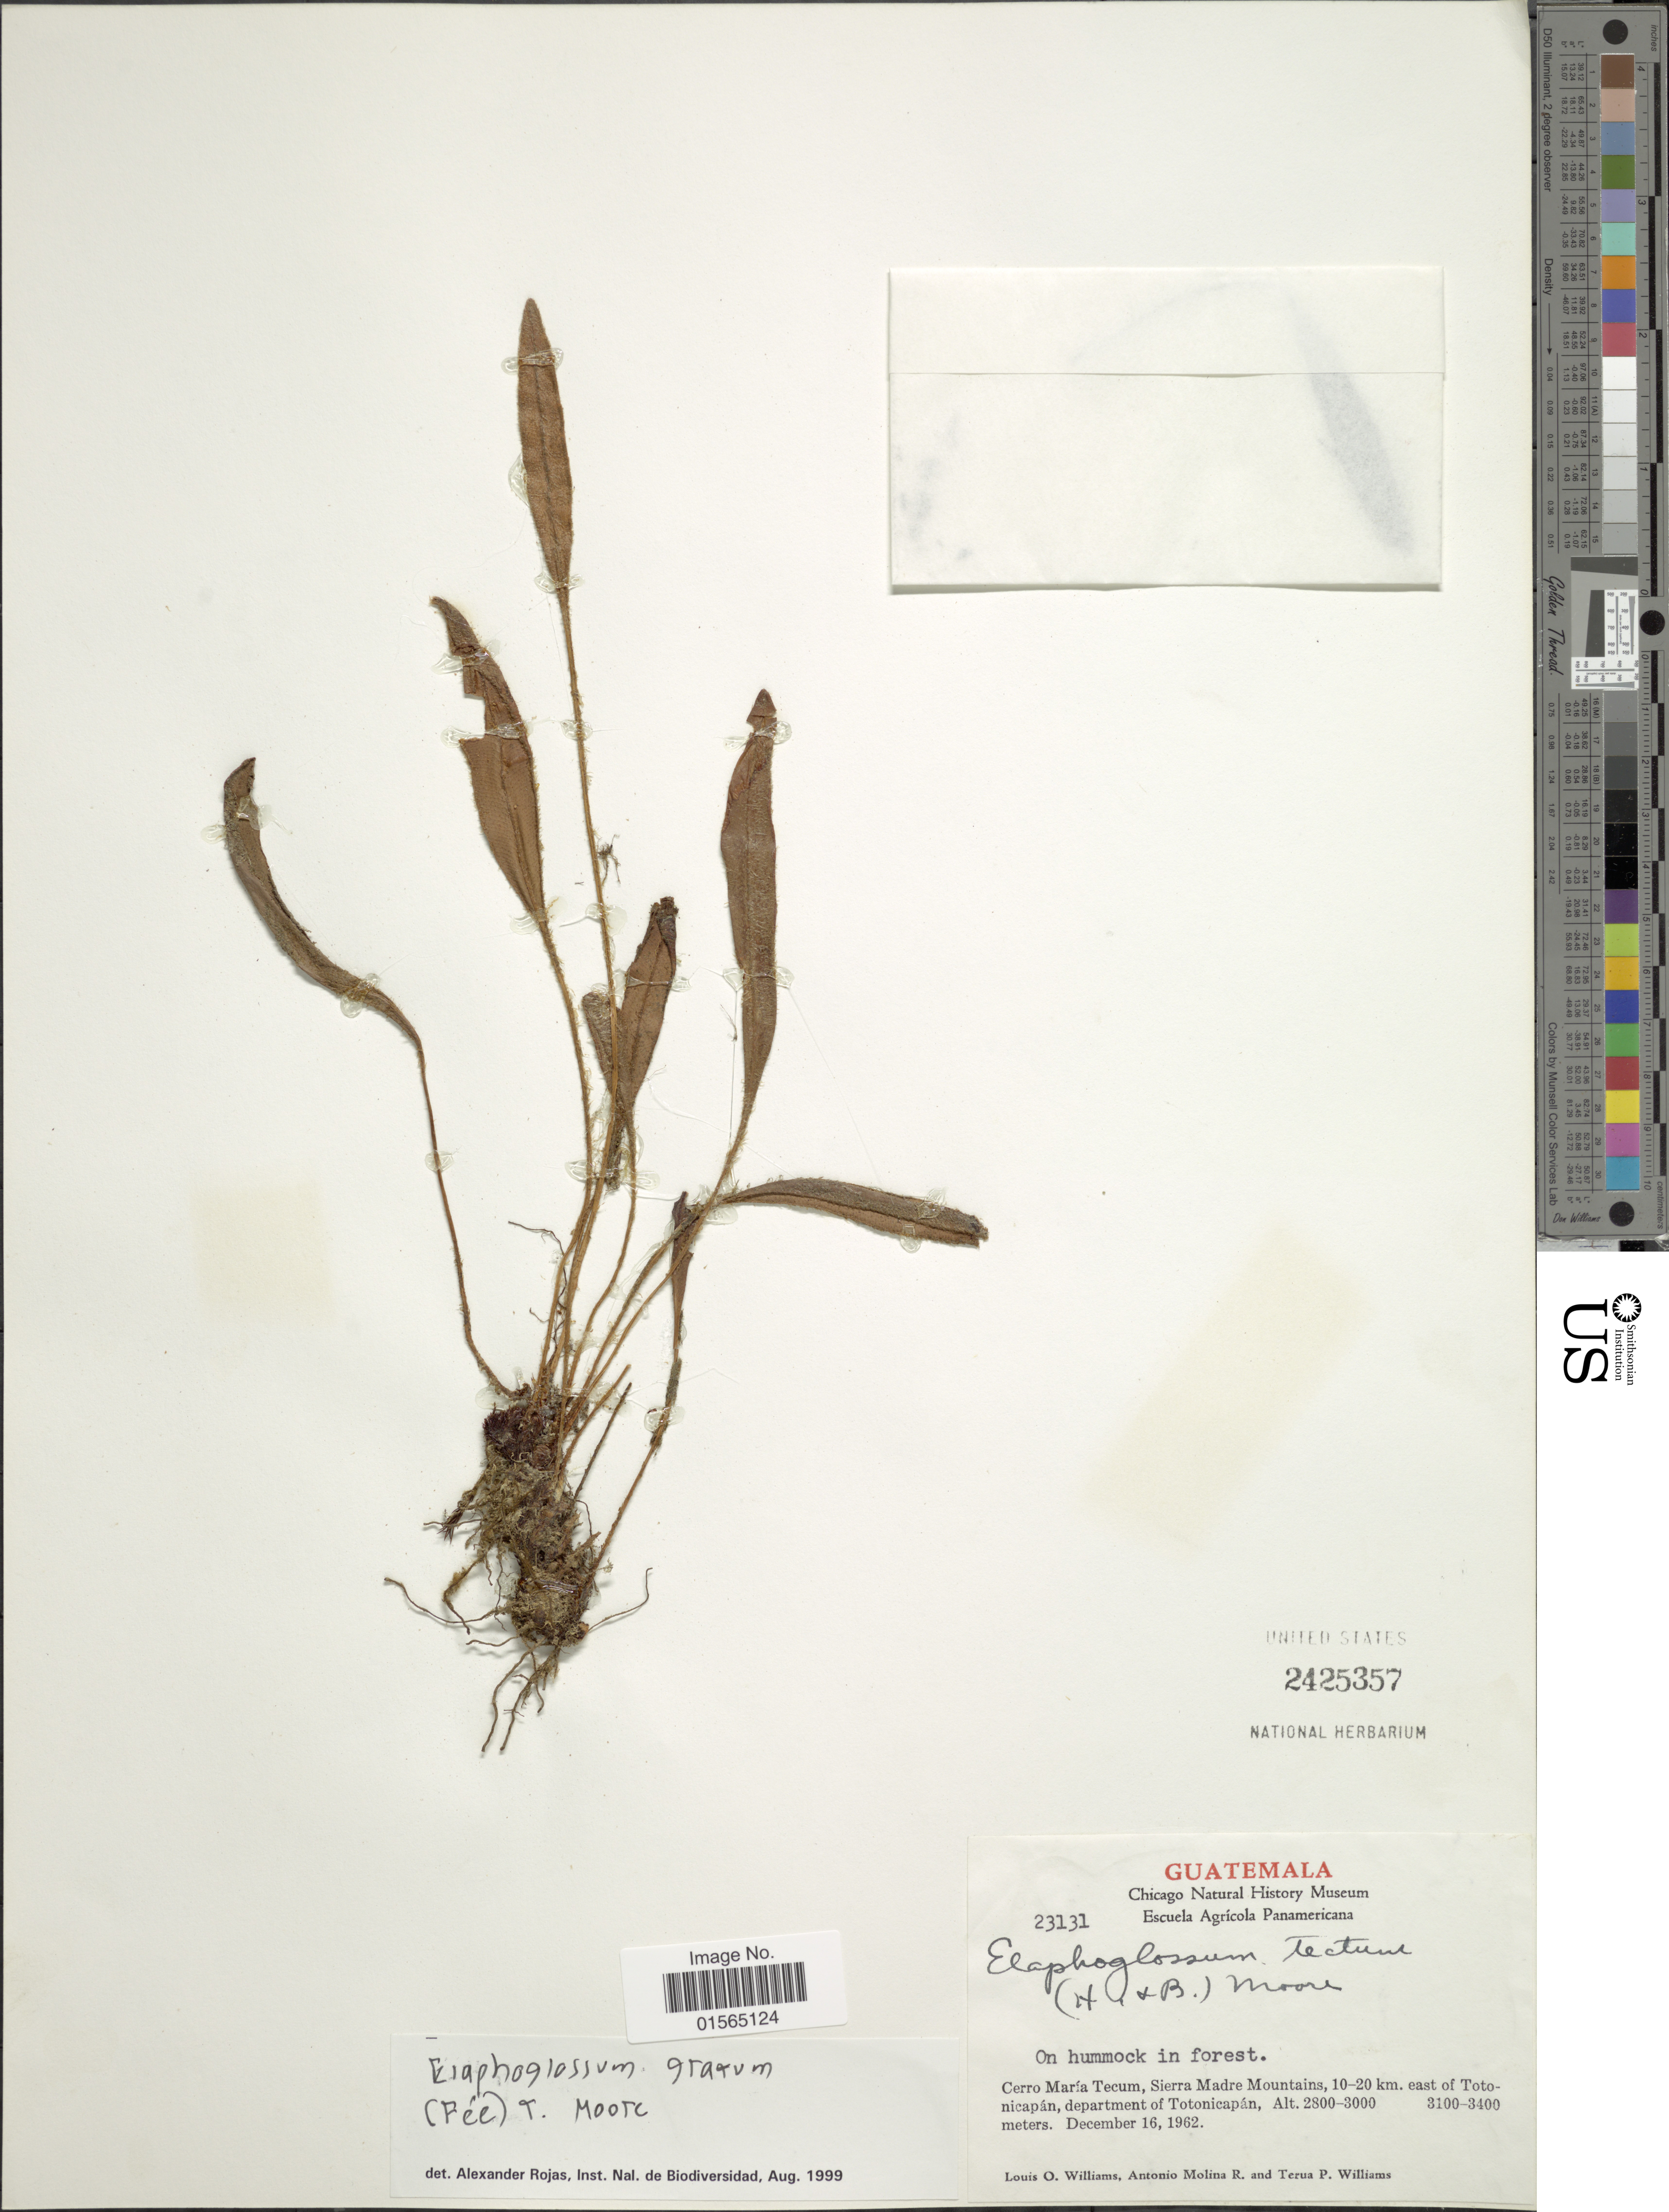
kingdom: Plantae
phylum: Tracheophyta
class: Polypodiopsida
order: Polypodiales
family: Dryopteridaceae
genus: Elaphoglossum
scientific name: Elaphoglossum tectum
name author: (Humb. & Bonpl.) Moore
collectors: L. O. Williams, A. Molina R. & T. P. Williams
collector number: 23131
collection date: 1962-12-06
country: Guatemala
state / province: Totonicapan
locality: Cerro Maria Tecum, Sierra Madre Mountains, 10 - 20 km. east of Totonicapan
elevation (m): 3100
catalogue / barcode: US 2425357